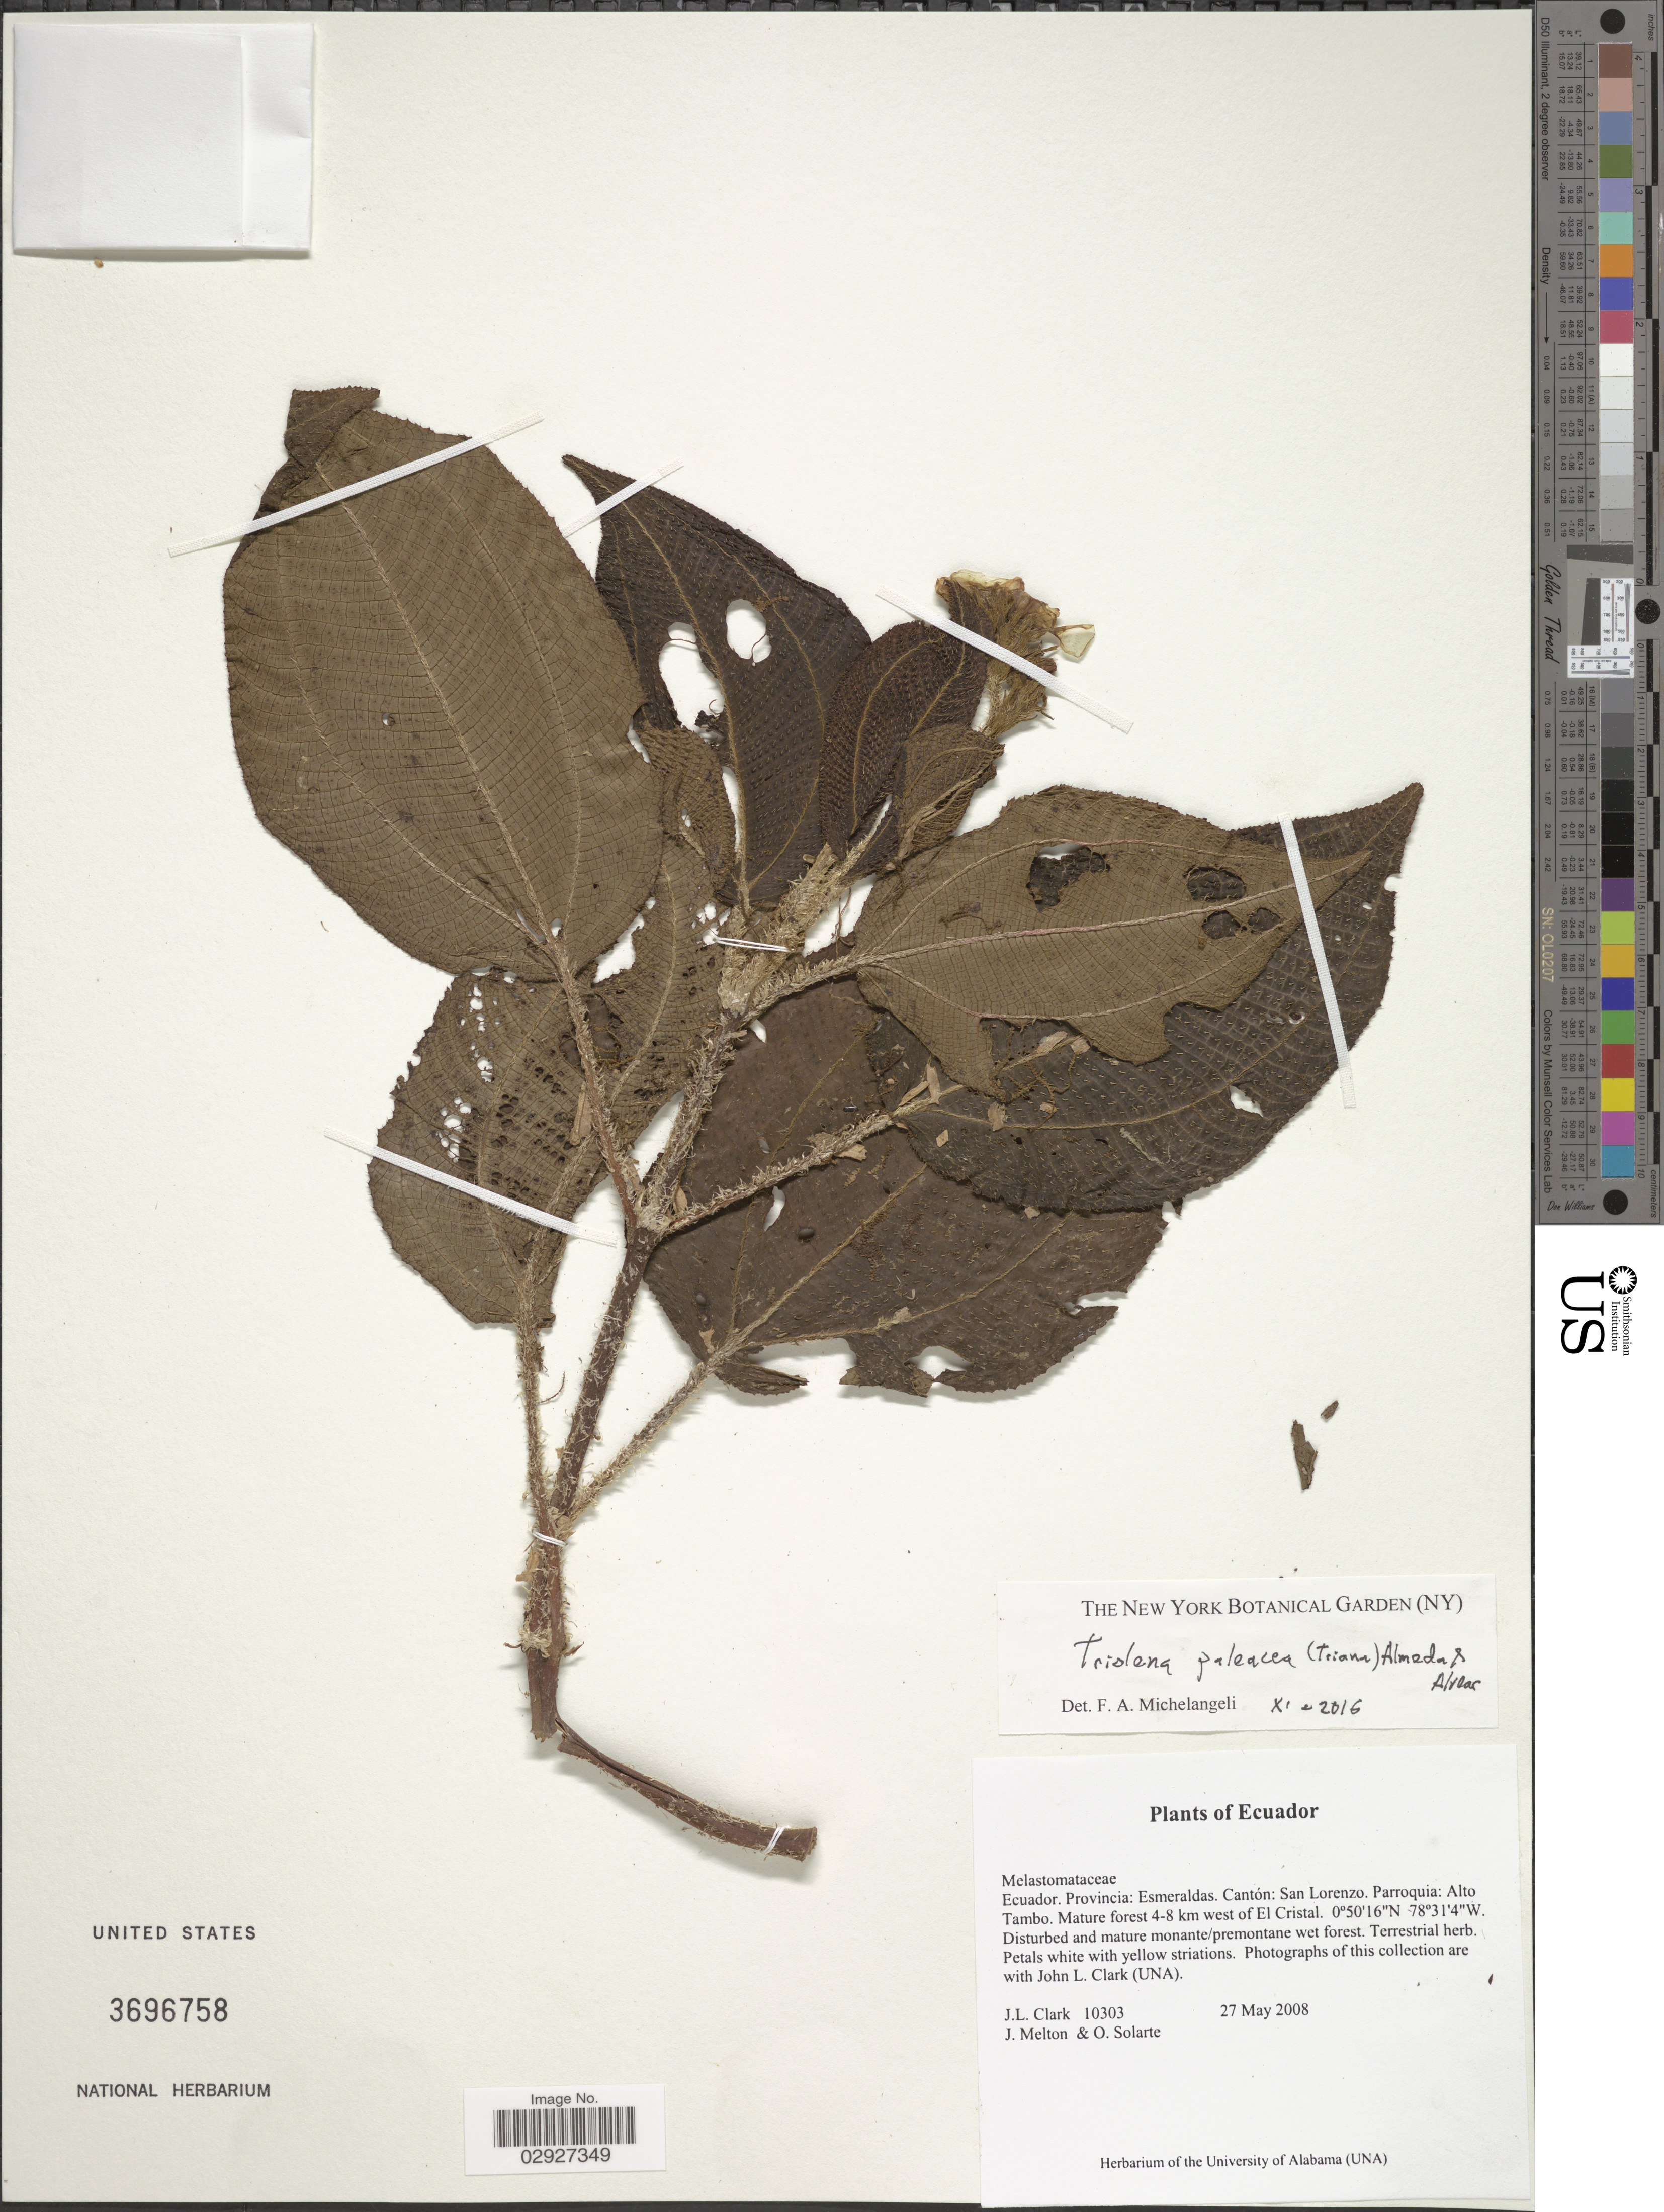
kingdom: Plantae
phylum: Tracheophyta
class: Magnoliopsida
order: Myrtales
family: Melastomataceae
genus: Triolena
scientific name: Triolena paleolata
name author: Donn. Sm.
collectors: J. L. Clark, J. Melton & O. Solarte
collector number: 10303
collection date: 2008-05-27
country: Ecuador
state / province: Esmeraldas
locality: Cantón: San Lorenzo, Parroquia: Alto Tambo, Mature forest 4-8 km west of El Cristal.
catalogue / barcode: US 3696758